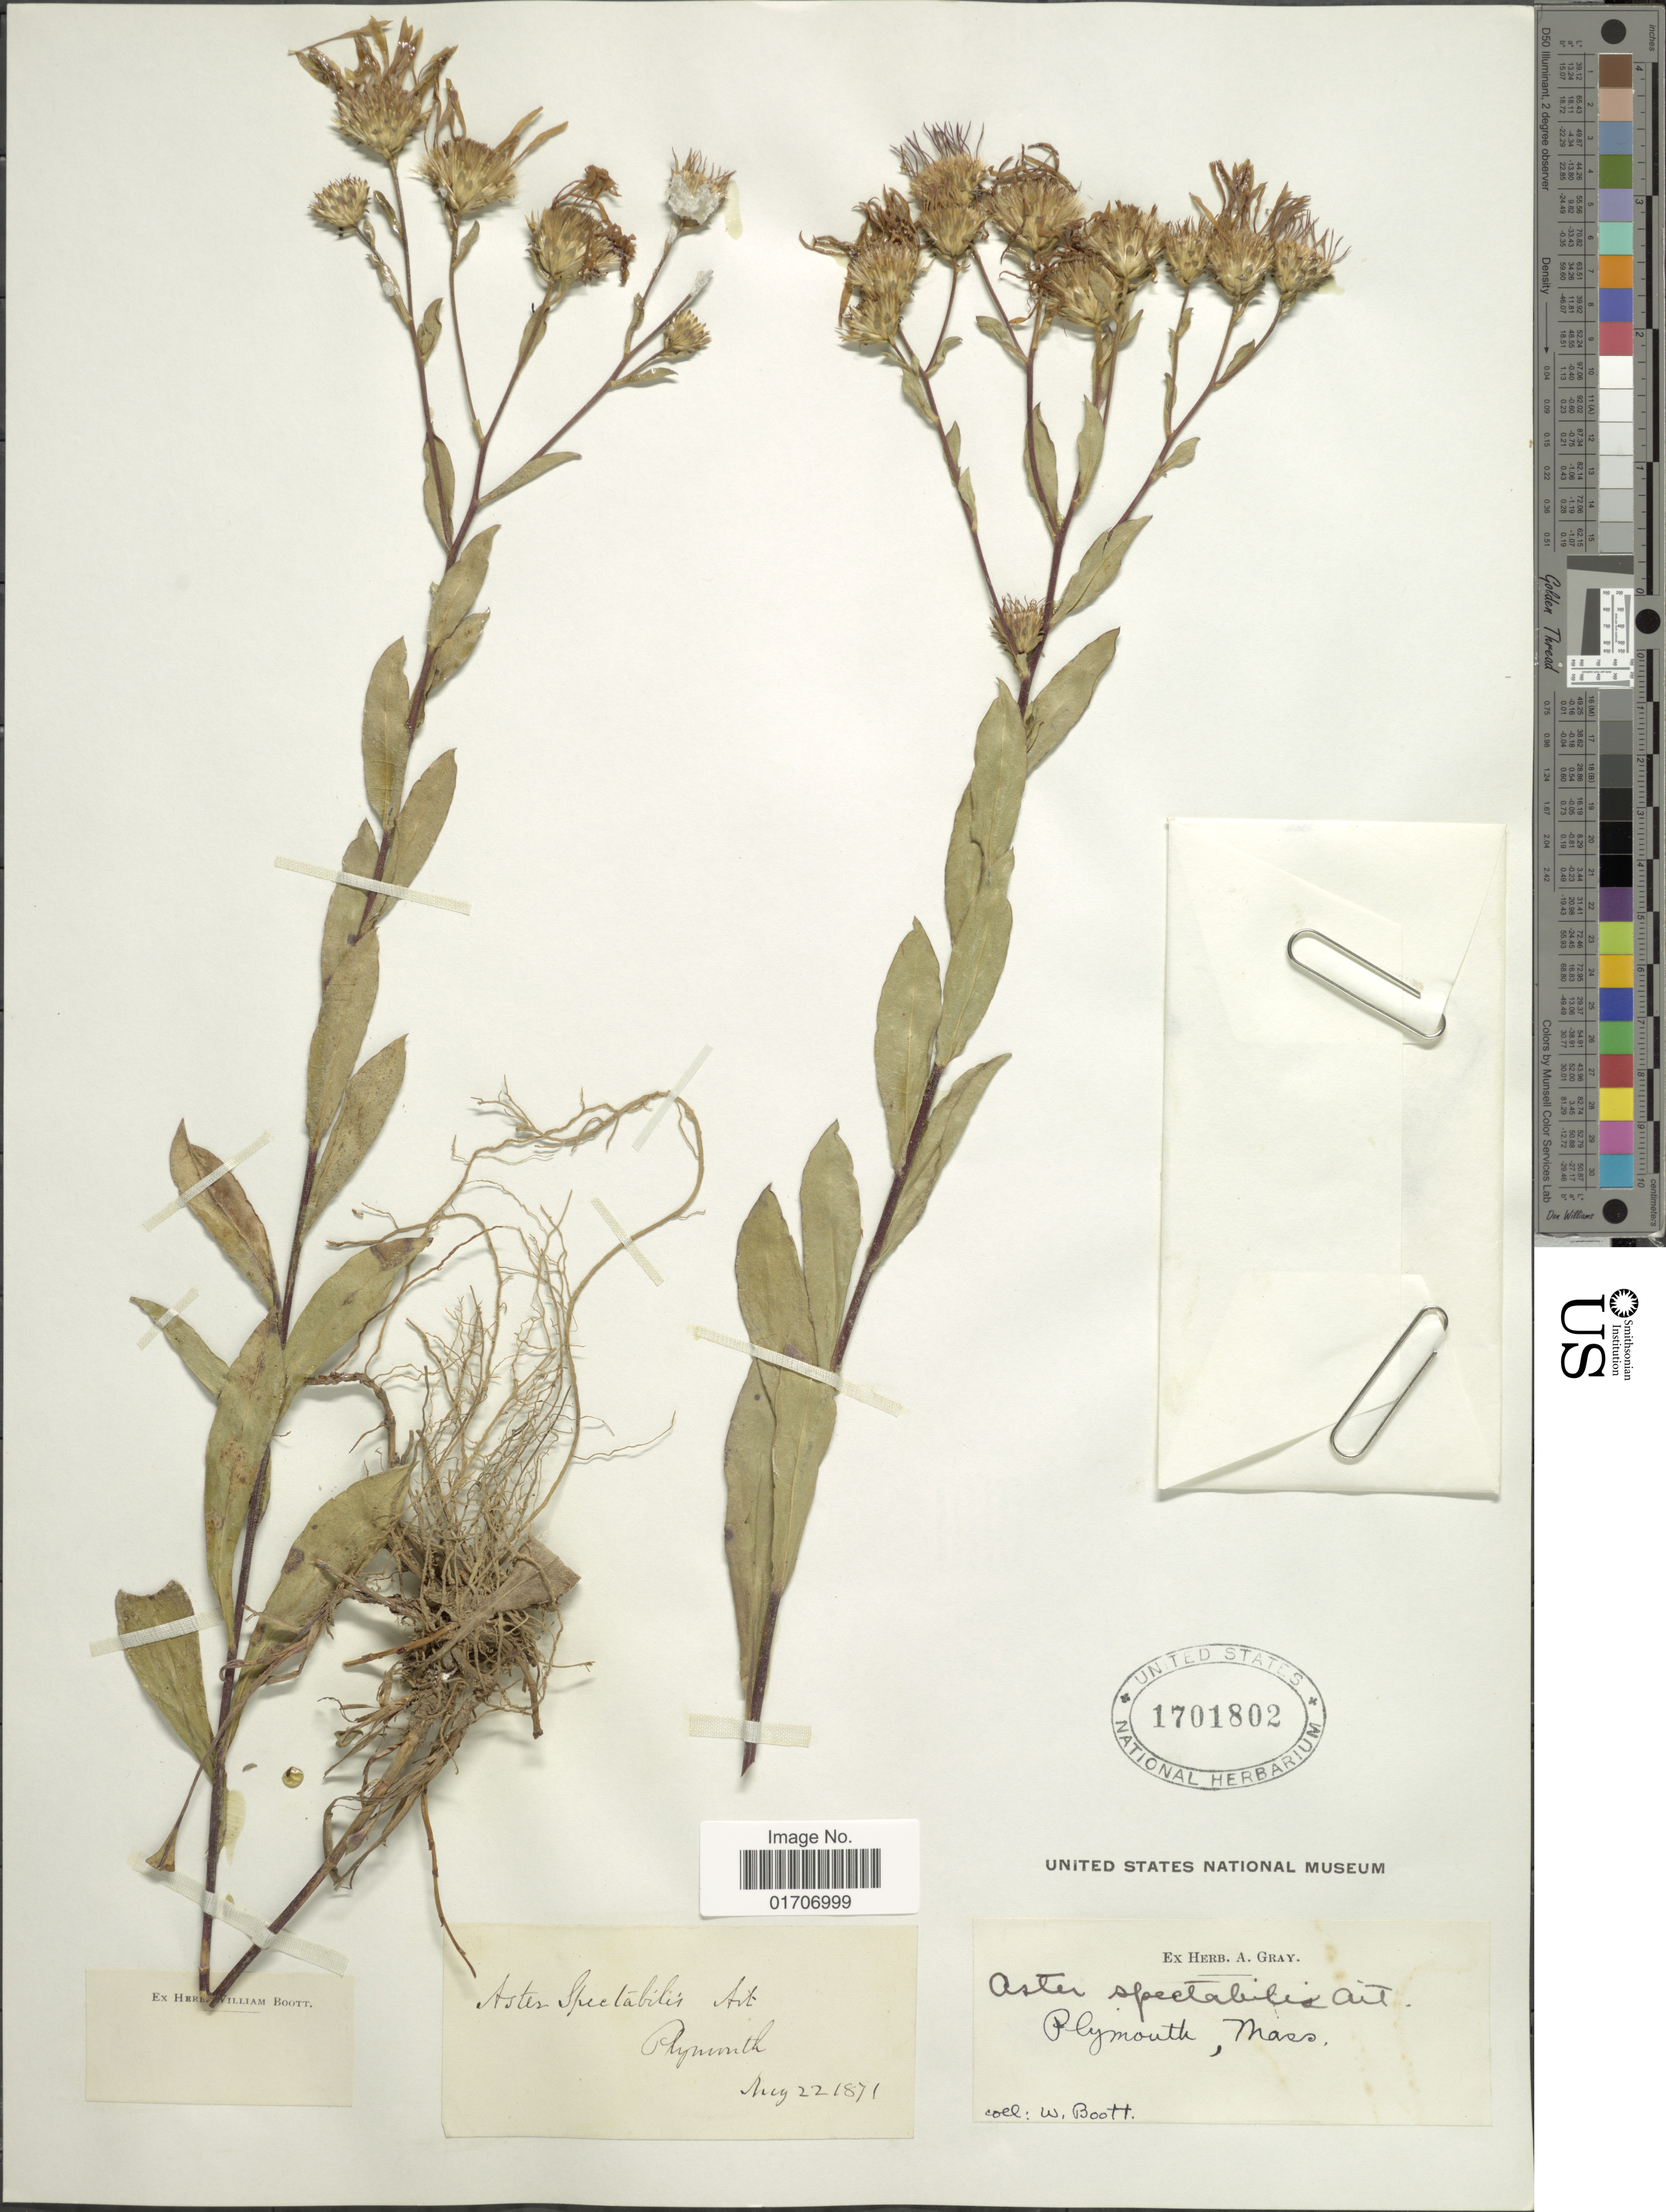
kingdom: Plantae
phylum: Tracheophyta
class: Magnoliopsida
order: Asterales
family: Asteraceae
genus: Eurybia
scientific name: Eurybia spectabilis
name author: (Aiton) G.L. Nesom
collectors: W. Boott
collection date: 1871-08-22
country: United States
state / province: Massachusetts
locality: Plymouth, Mass.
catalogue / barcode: US 1701802